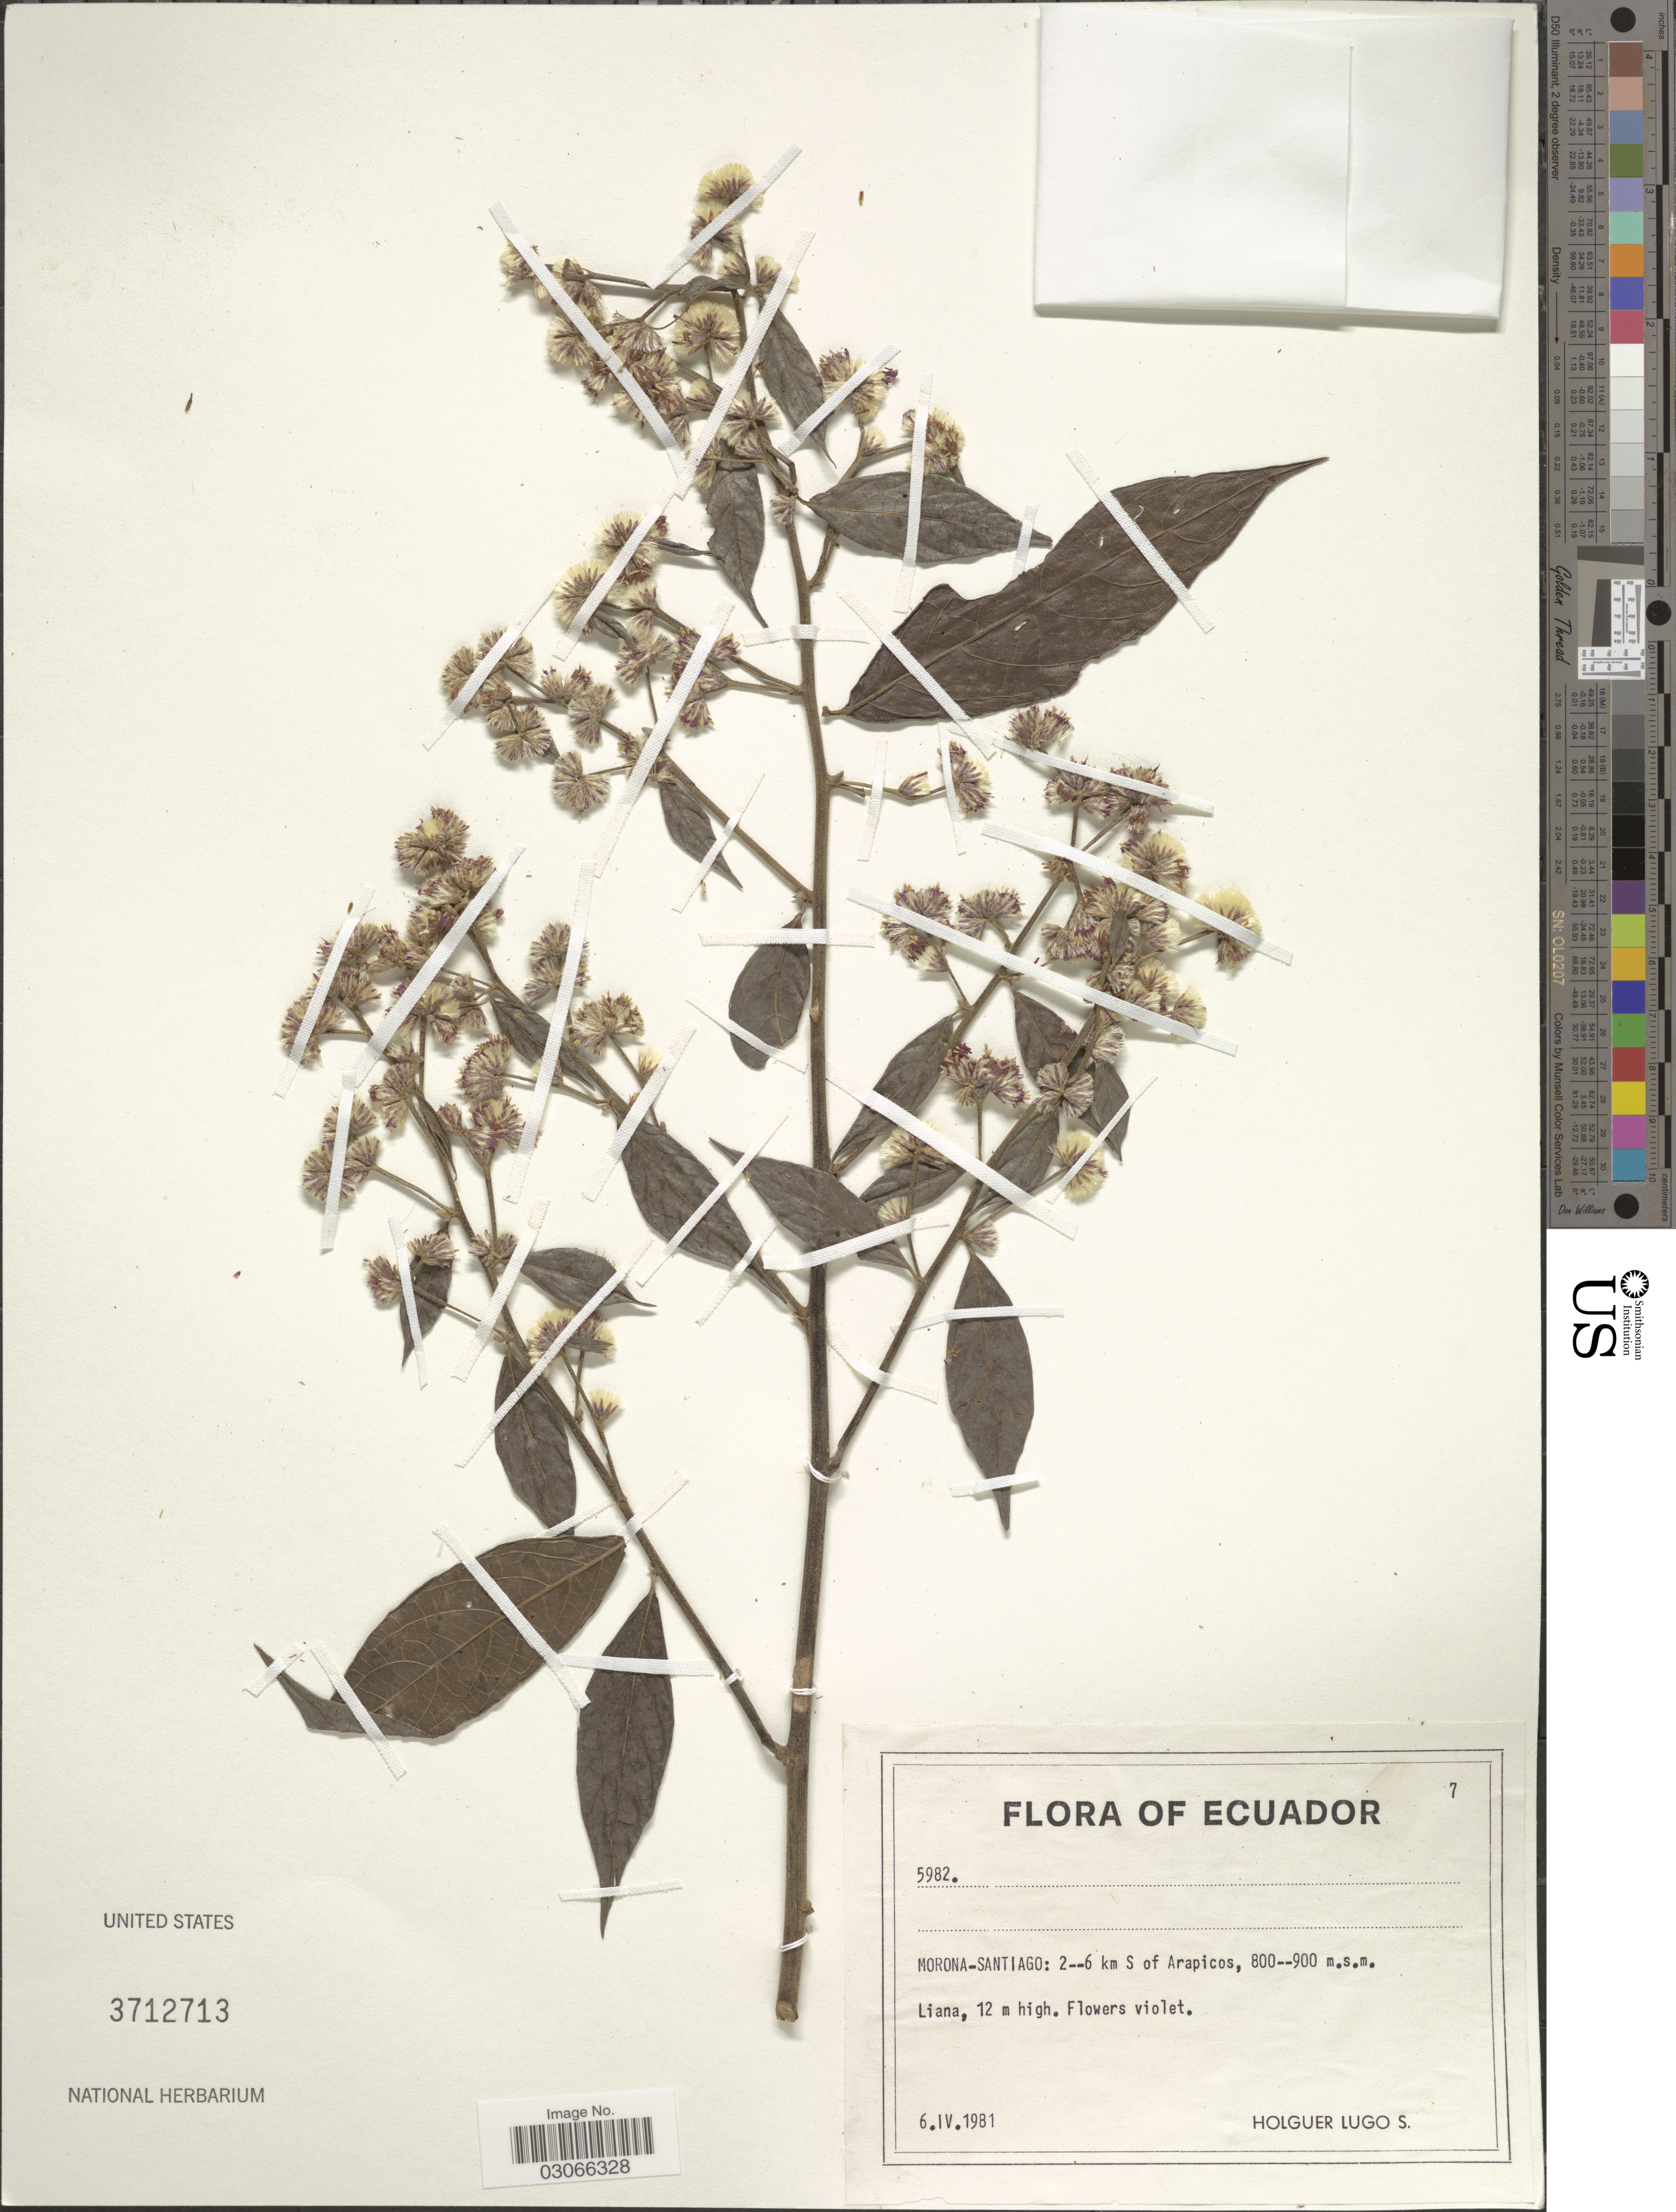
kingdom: Plantae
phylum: Tracheophyta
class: Magnoliopsida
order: Asterales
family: Asteraceae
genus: Lepidaploa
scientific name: Lepidaploa sp.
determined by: Ávila C., Fabio Andrés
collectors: H. Lugo S.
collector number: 5982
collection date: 1981-04-06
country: Ecuador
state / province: Morona-Santiago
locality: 2--6 km S of Arapicos.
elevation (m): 800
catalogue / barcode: US 3712713